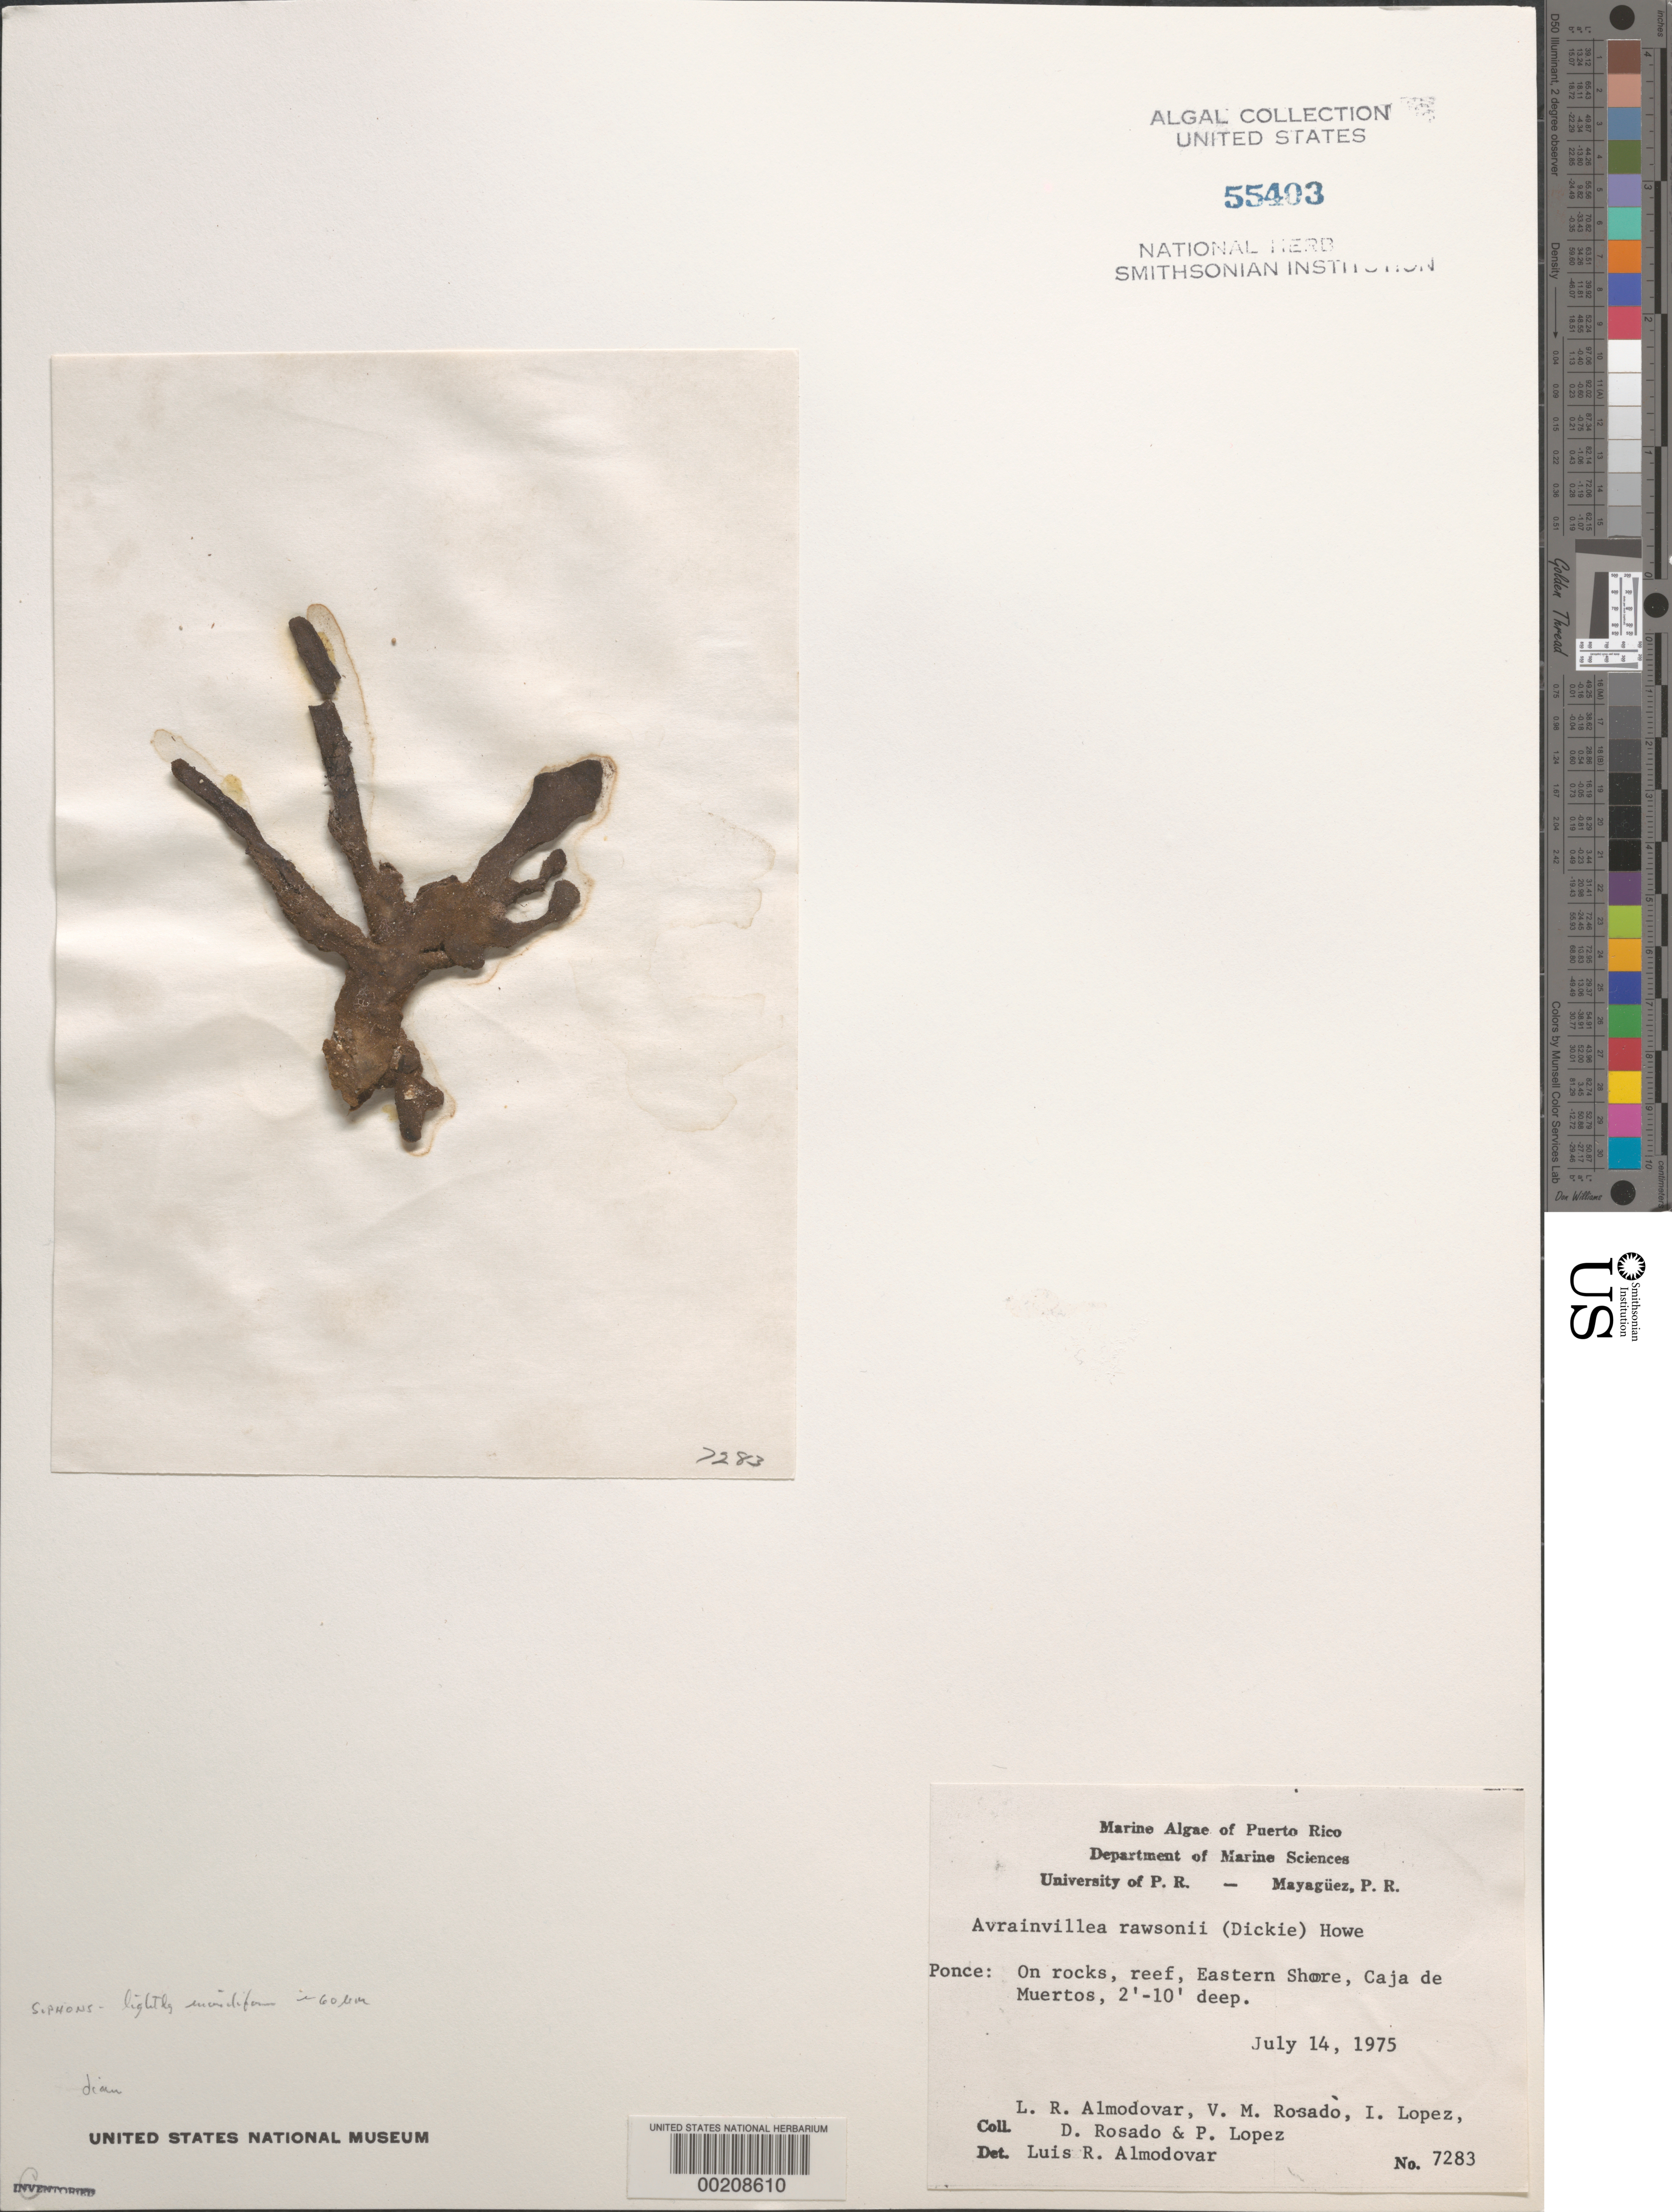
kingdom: Plantae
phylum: Chlorophyta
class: Ulvophyceae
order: Bryopsidales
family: Dichotomosiphonaceae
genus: Avrainvillea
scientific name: Avrainvillea rawsonii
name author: (Dickie) M. Howe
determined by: Almodovar, L. R.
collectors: L. Almodovar, V. Rosado, I. Lopéz, D. Rosado & P. Lopez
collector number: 7283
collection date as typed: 14 Jul 1975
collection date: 1975-07-14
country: Puerto Rico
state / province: Ponce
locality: Caja de muertos, eastern shore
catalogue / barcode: US 55403